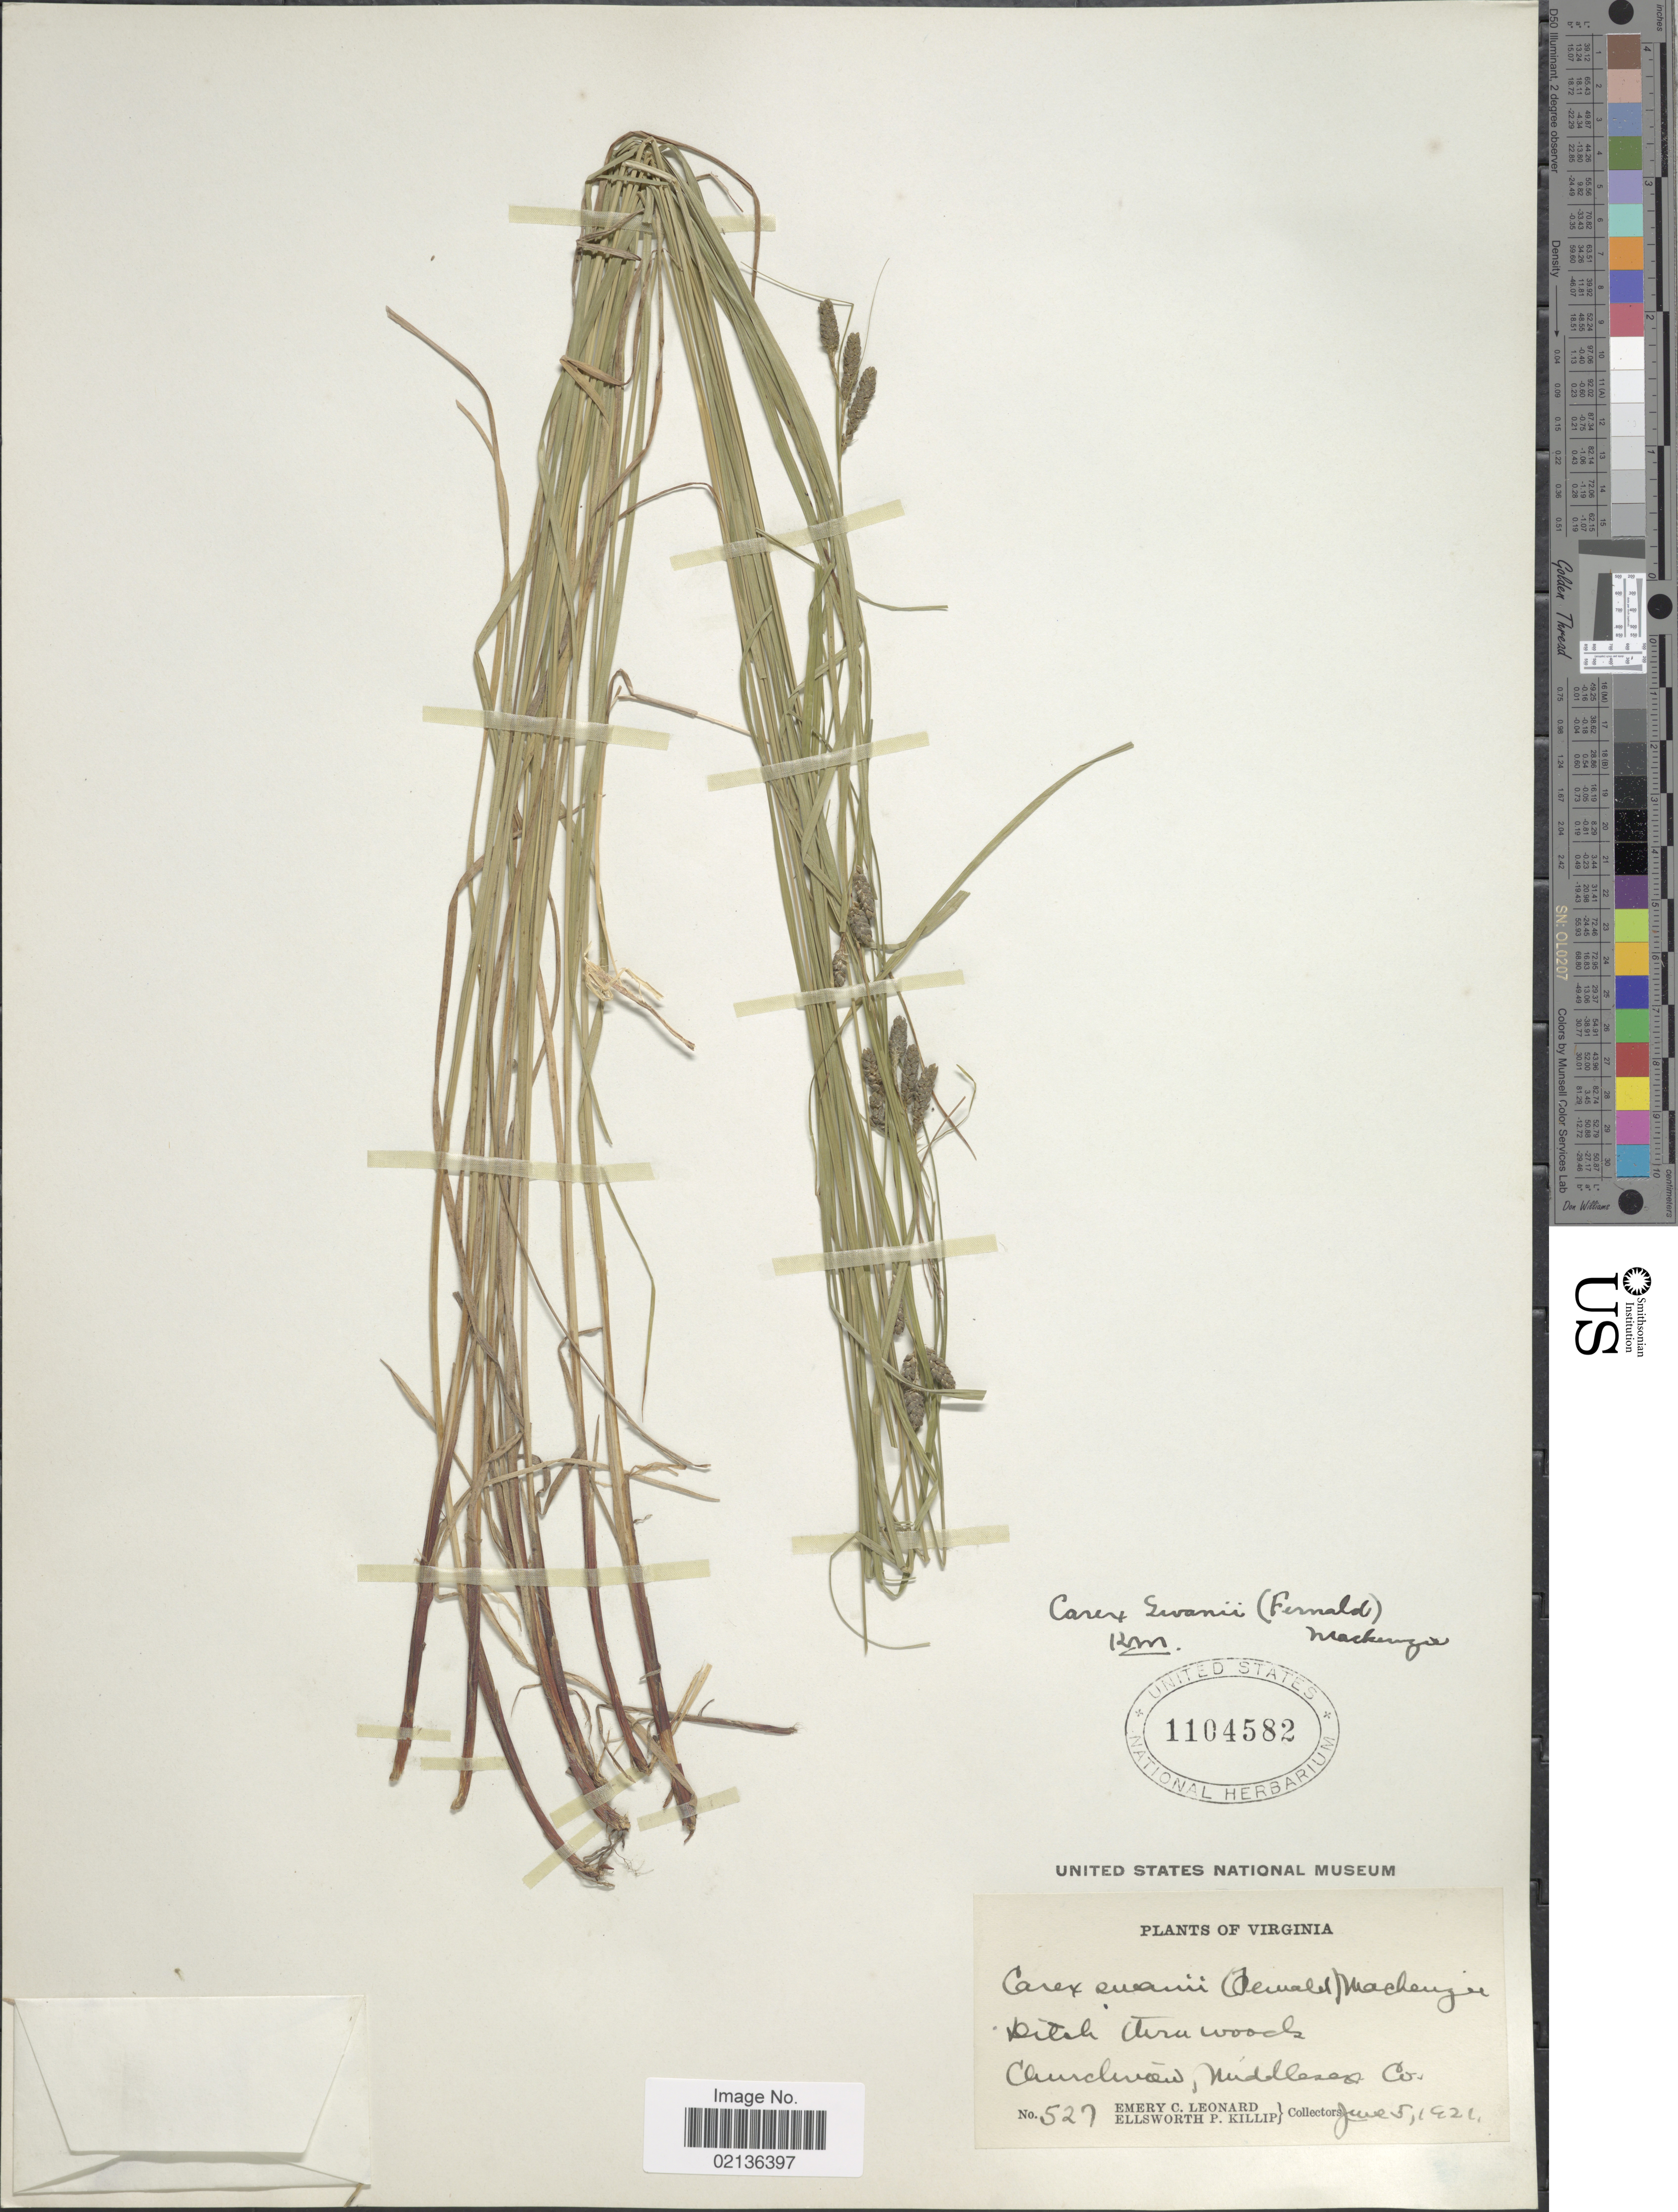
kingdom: Plantae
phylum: Tracheophyta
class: Liliopsida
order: Poales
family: Cyperaceae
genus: Carex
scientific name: Carex swanii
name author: (Fernald) Mack.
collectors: E. C. Leonard & E. P. Killip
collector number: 527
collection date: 1921-06-05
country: United States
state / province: Virginia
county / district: Middlesex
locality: Churchview, Middlesex Co.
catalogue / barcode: US 1104582